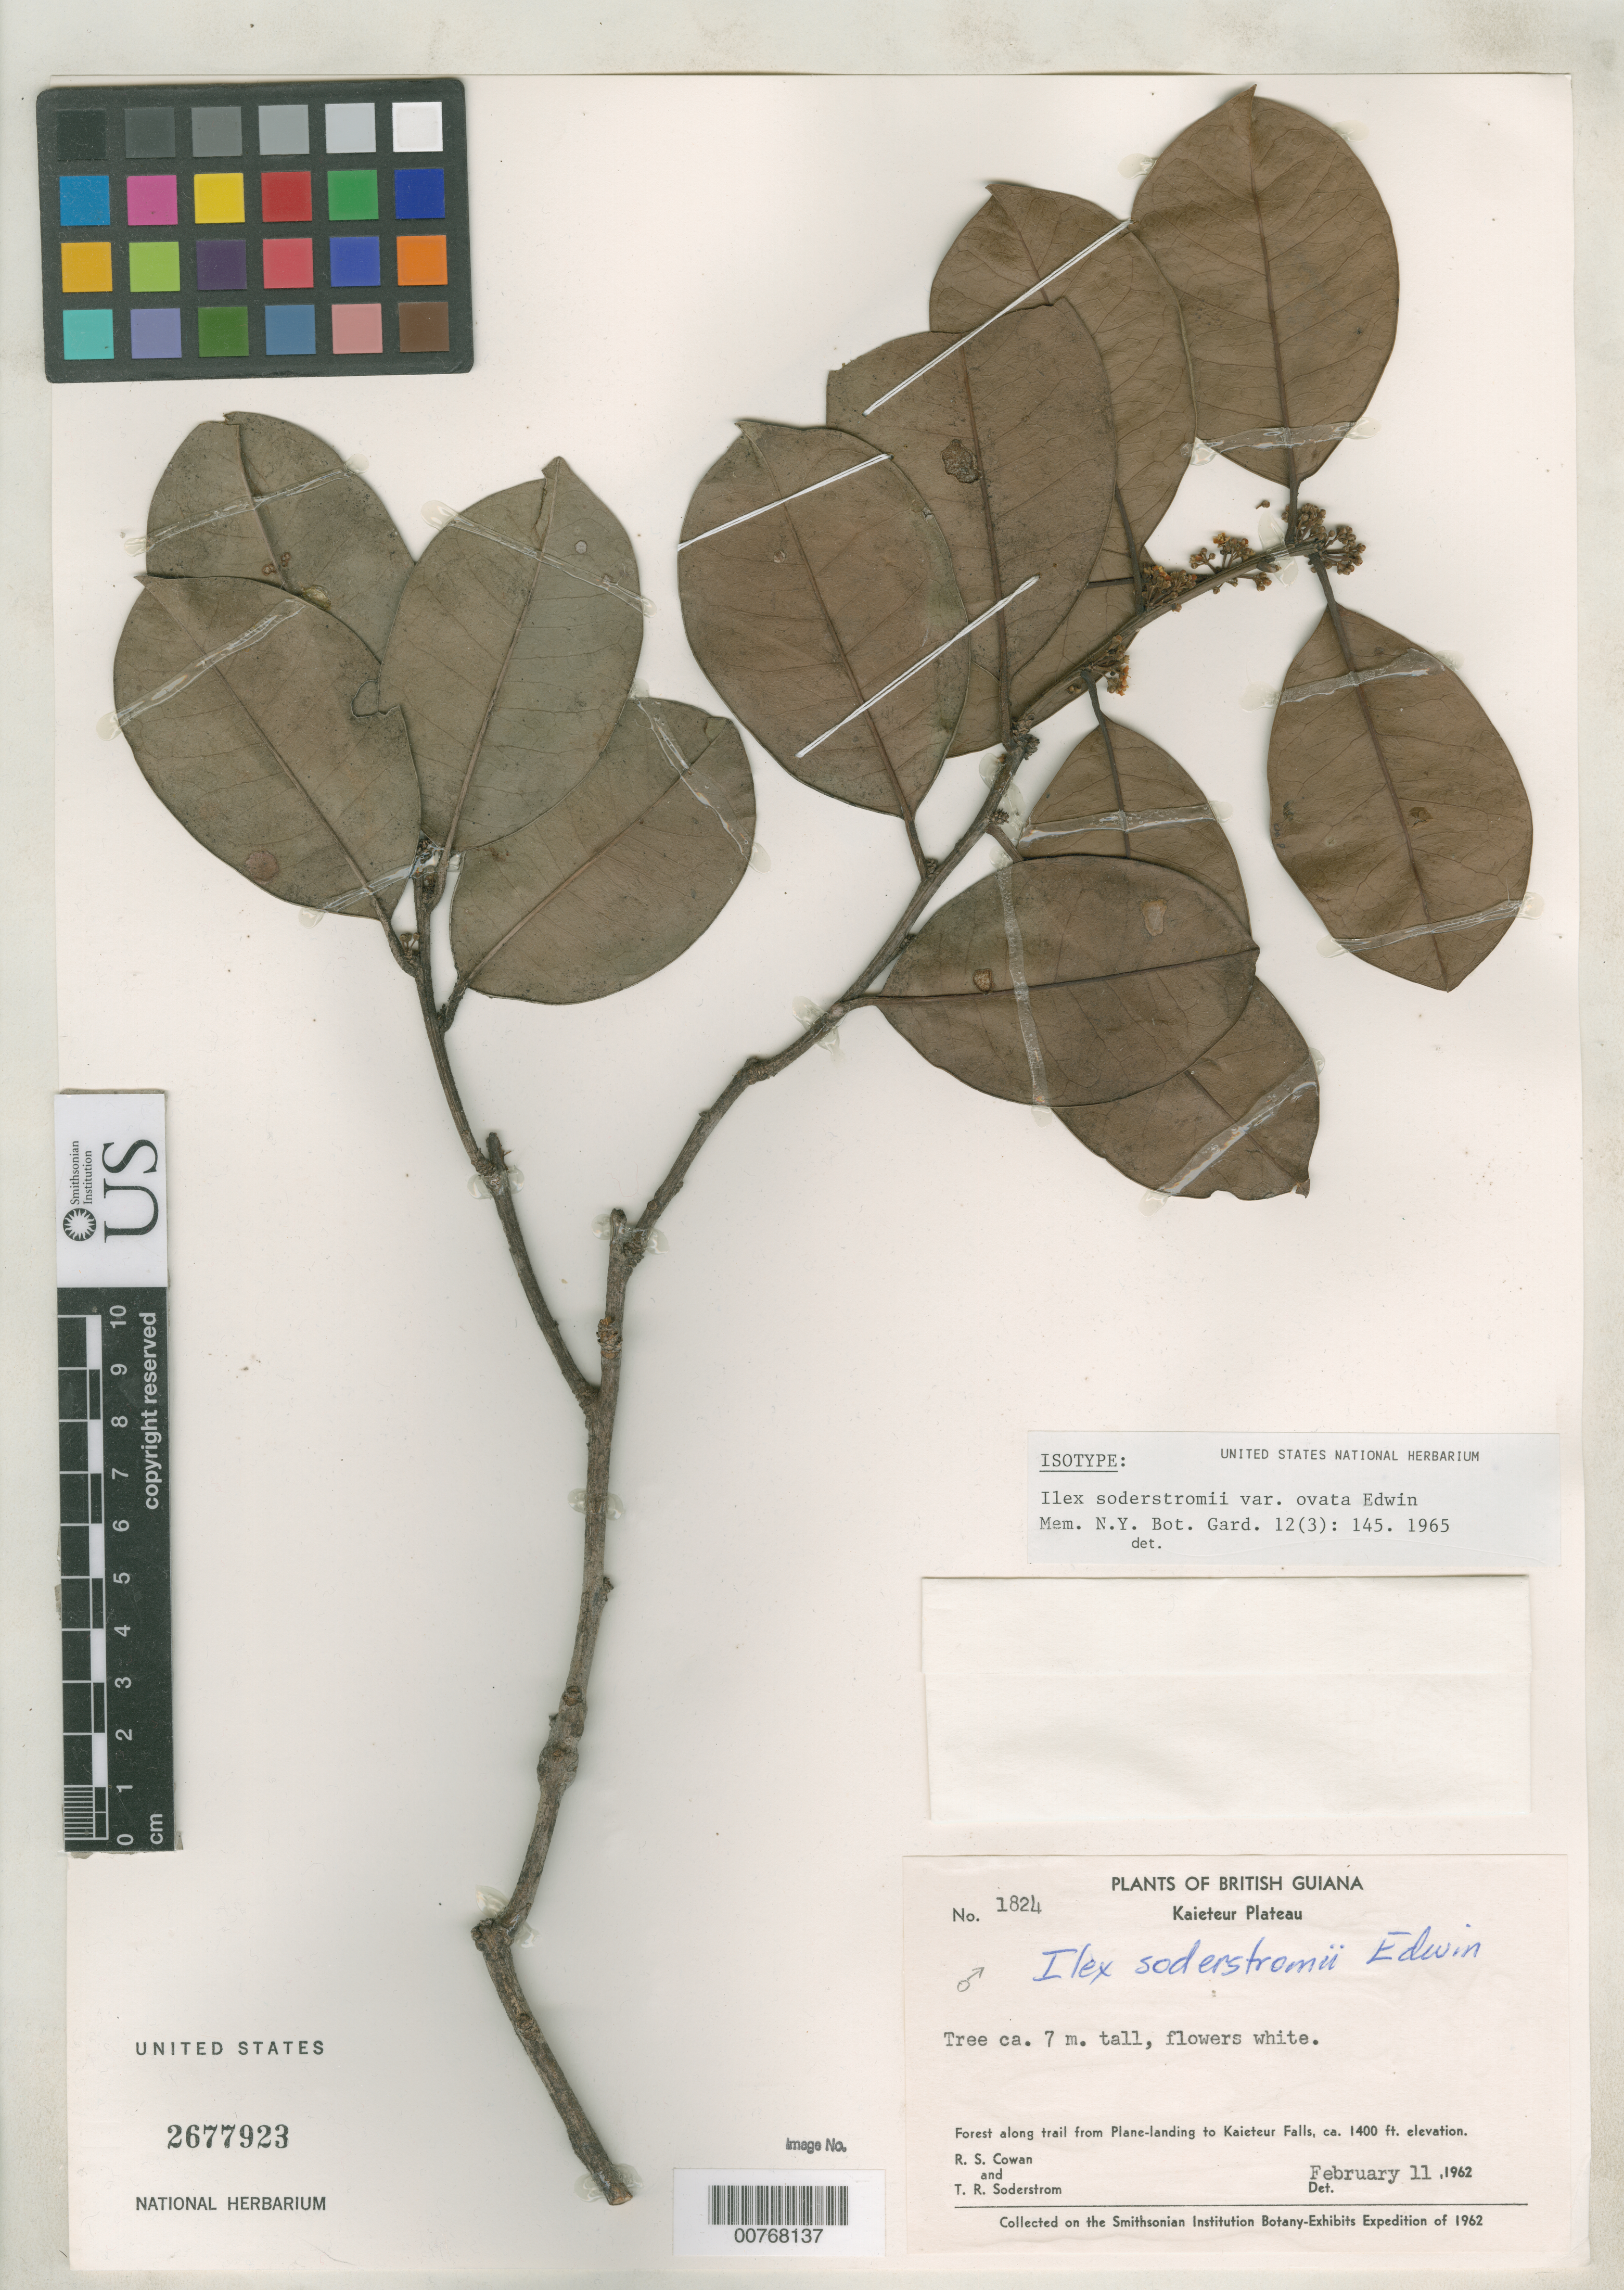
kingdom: Plantae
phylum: Tracheophyta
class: Magnoliopsida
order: Aquifoliales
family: Aquifoliaceae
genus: Ilex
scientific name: Ilex soderstromii var. ovata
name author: Edwin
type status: Isotype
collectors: R. S. Cowan & T. R. Soderstrom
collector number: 1824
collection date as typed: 11 Feb 1962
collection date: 1962-02-11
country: Guyana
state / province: Potaro-Siparuni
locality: British Guiana, Kaieteur Plateau, forest along trail from Plane-landing to Kaieteur Falls.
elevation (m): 427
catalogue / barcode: US 2677923